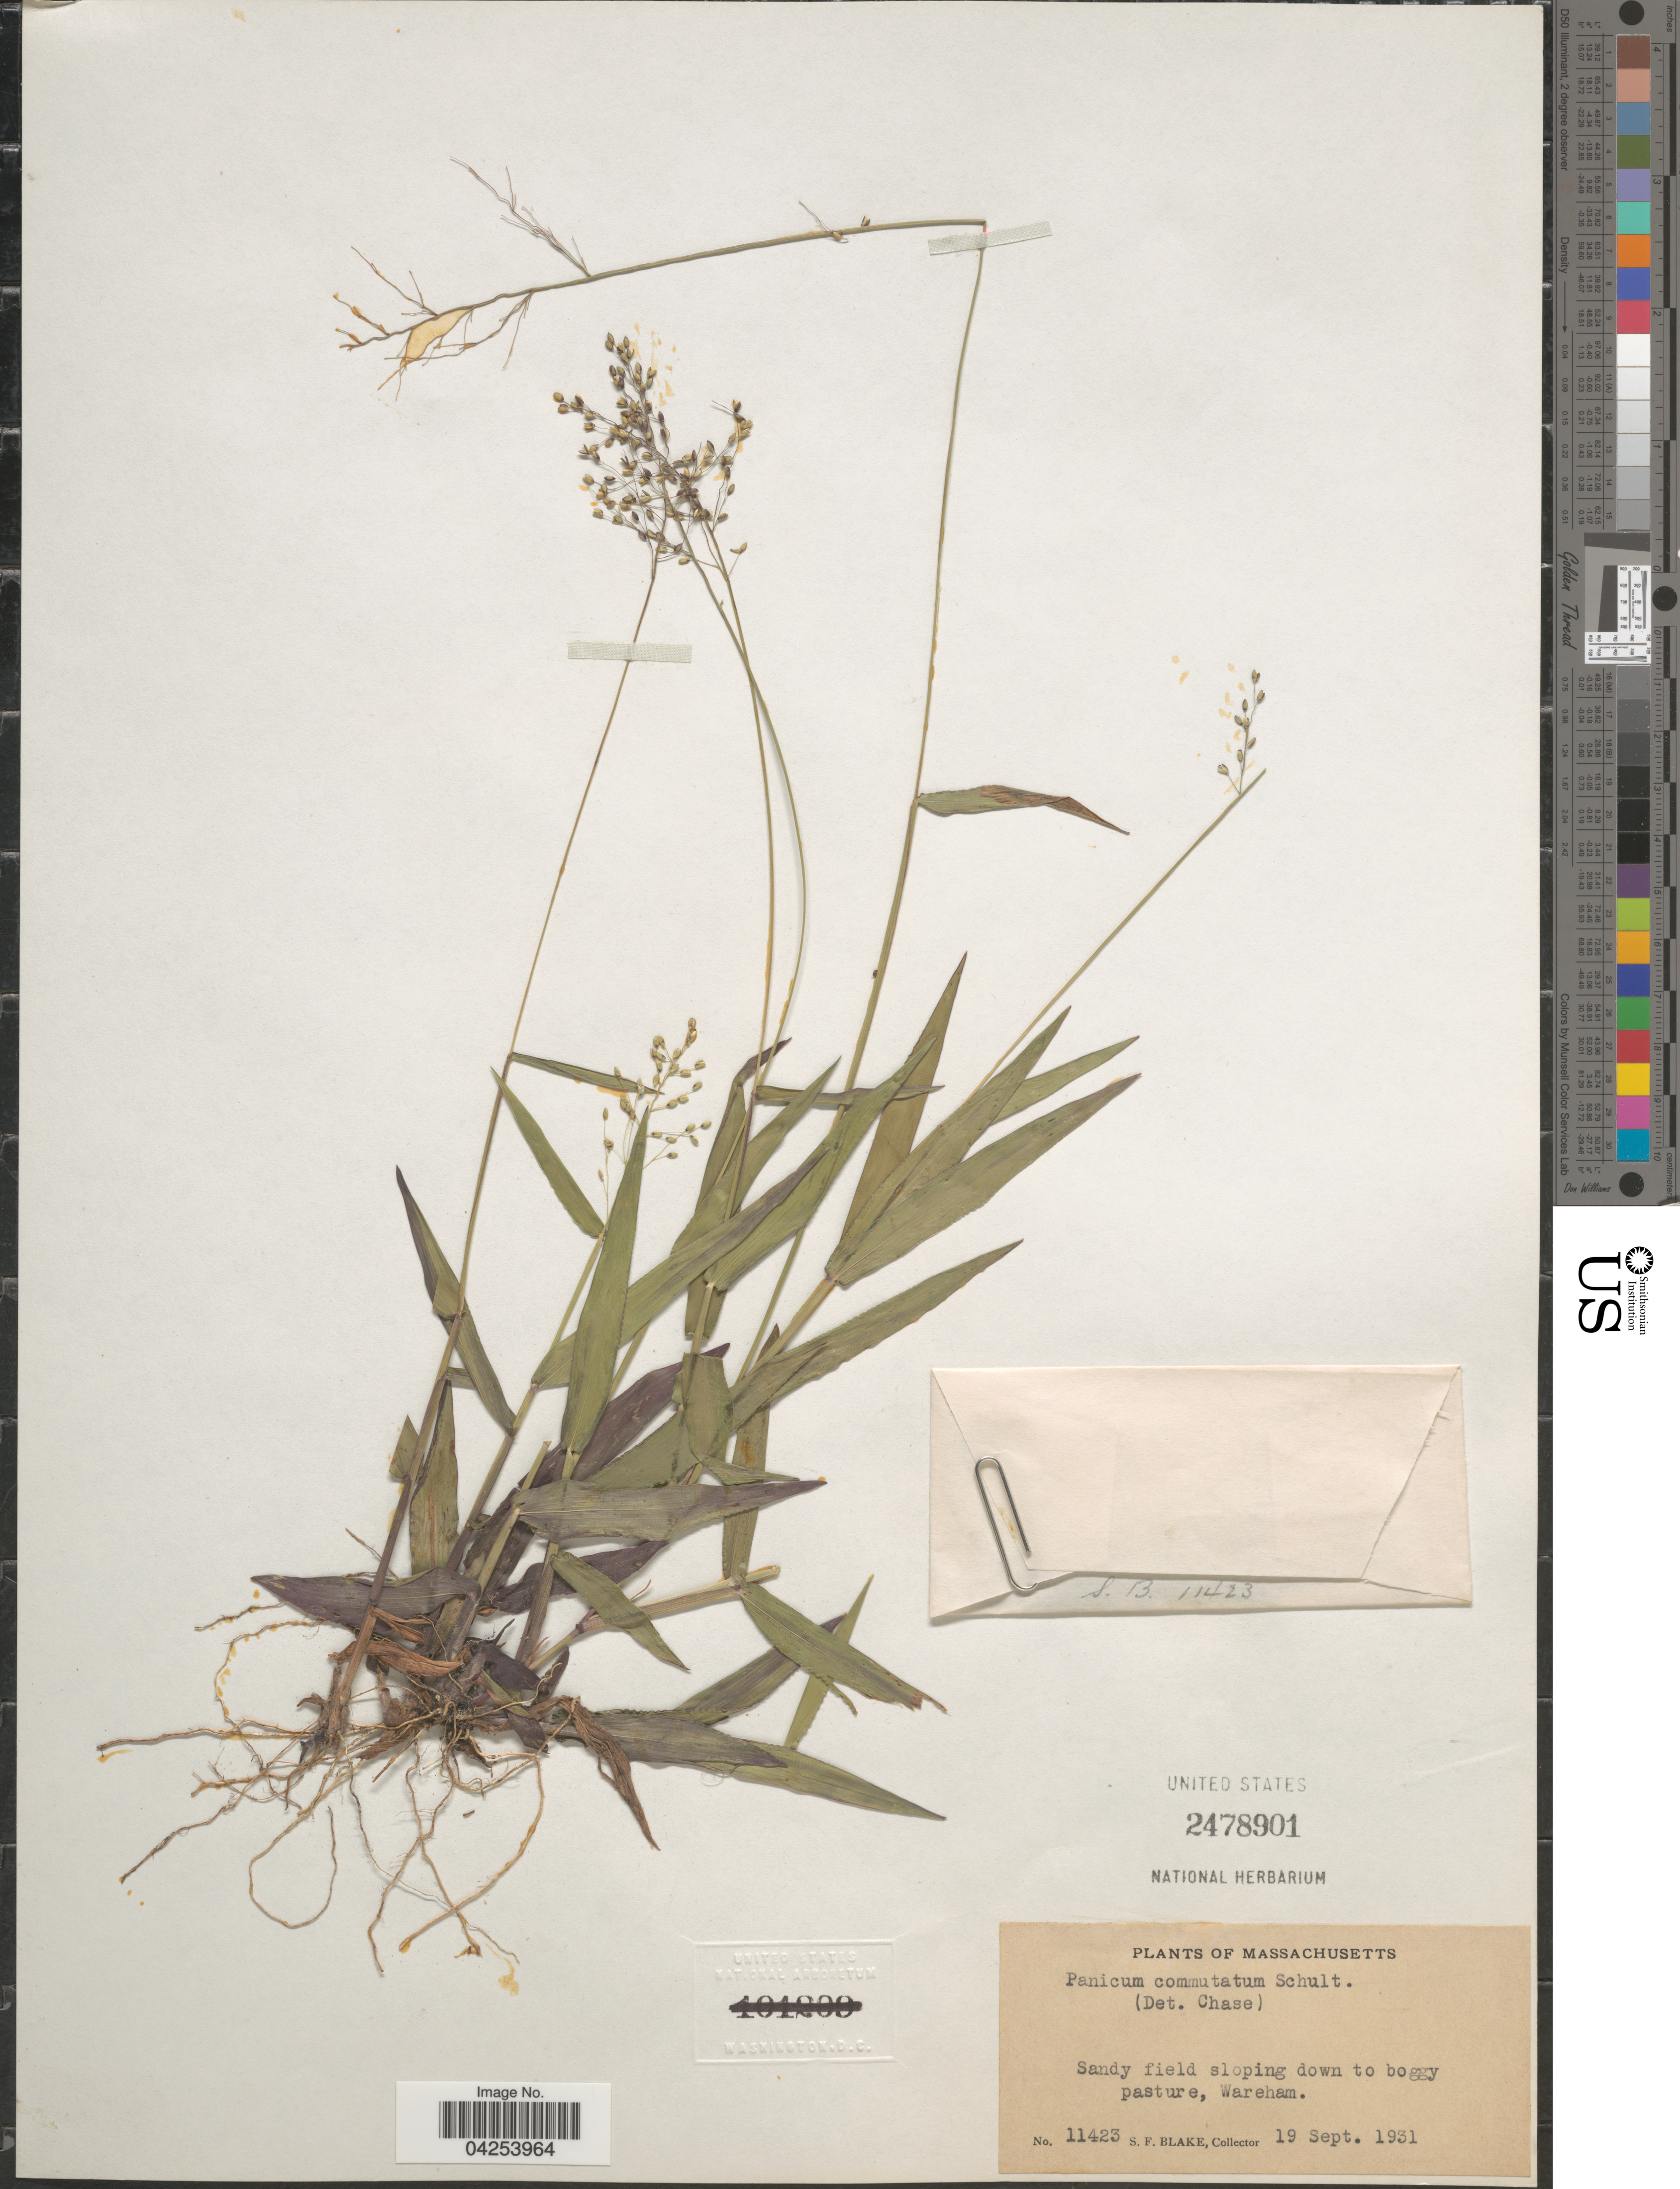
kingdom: Plantae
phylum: Tracheophyta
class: Liliopsida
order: Poales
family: Poaceae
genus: Dichanthelium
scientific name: Dichanthelium commutatum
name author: (Schult.) Gould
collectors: S. Blake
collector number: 11423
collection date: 1931-09-19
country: United States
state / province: Massachusetts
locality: Sandy field sloping down to boggy pasture, Wareham.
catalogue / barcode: US 2478901